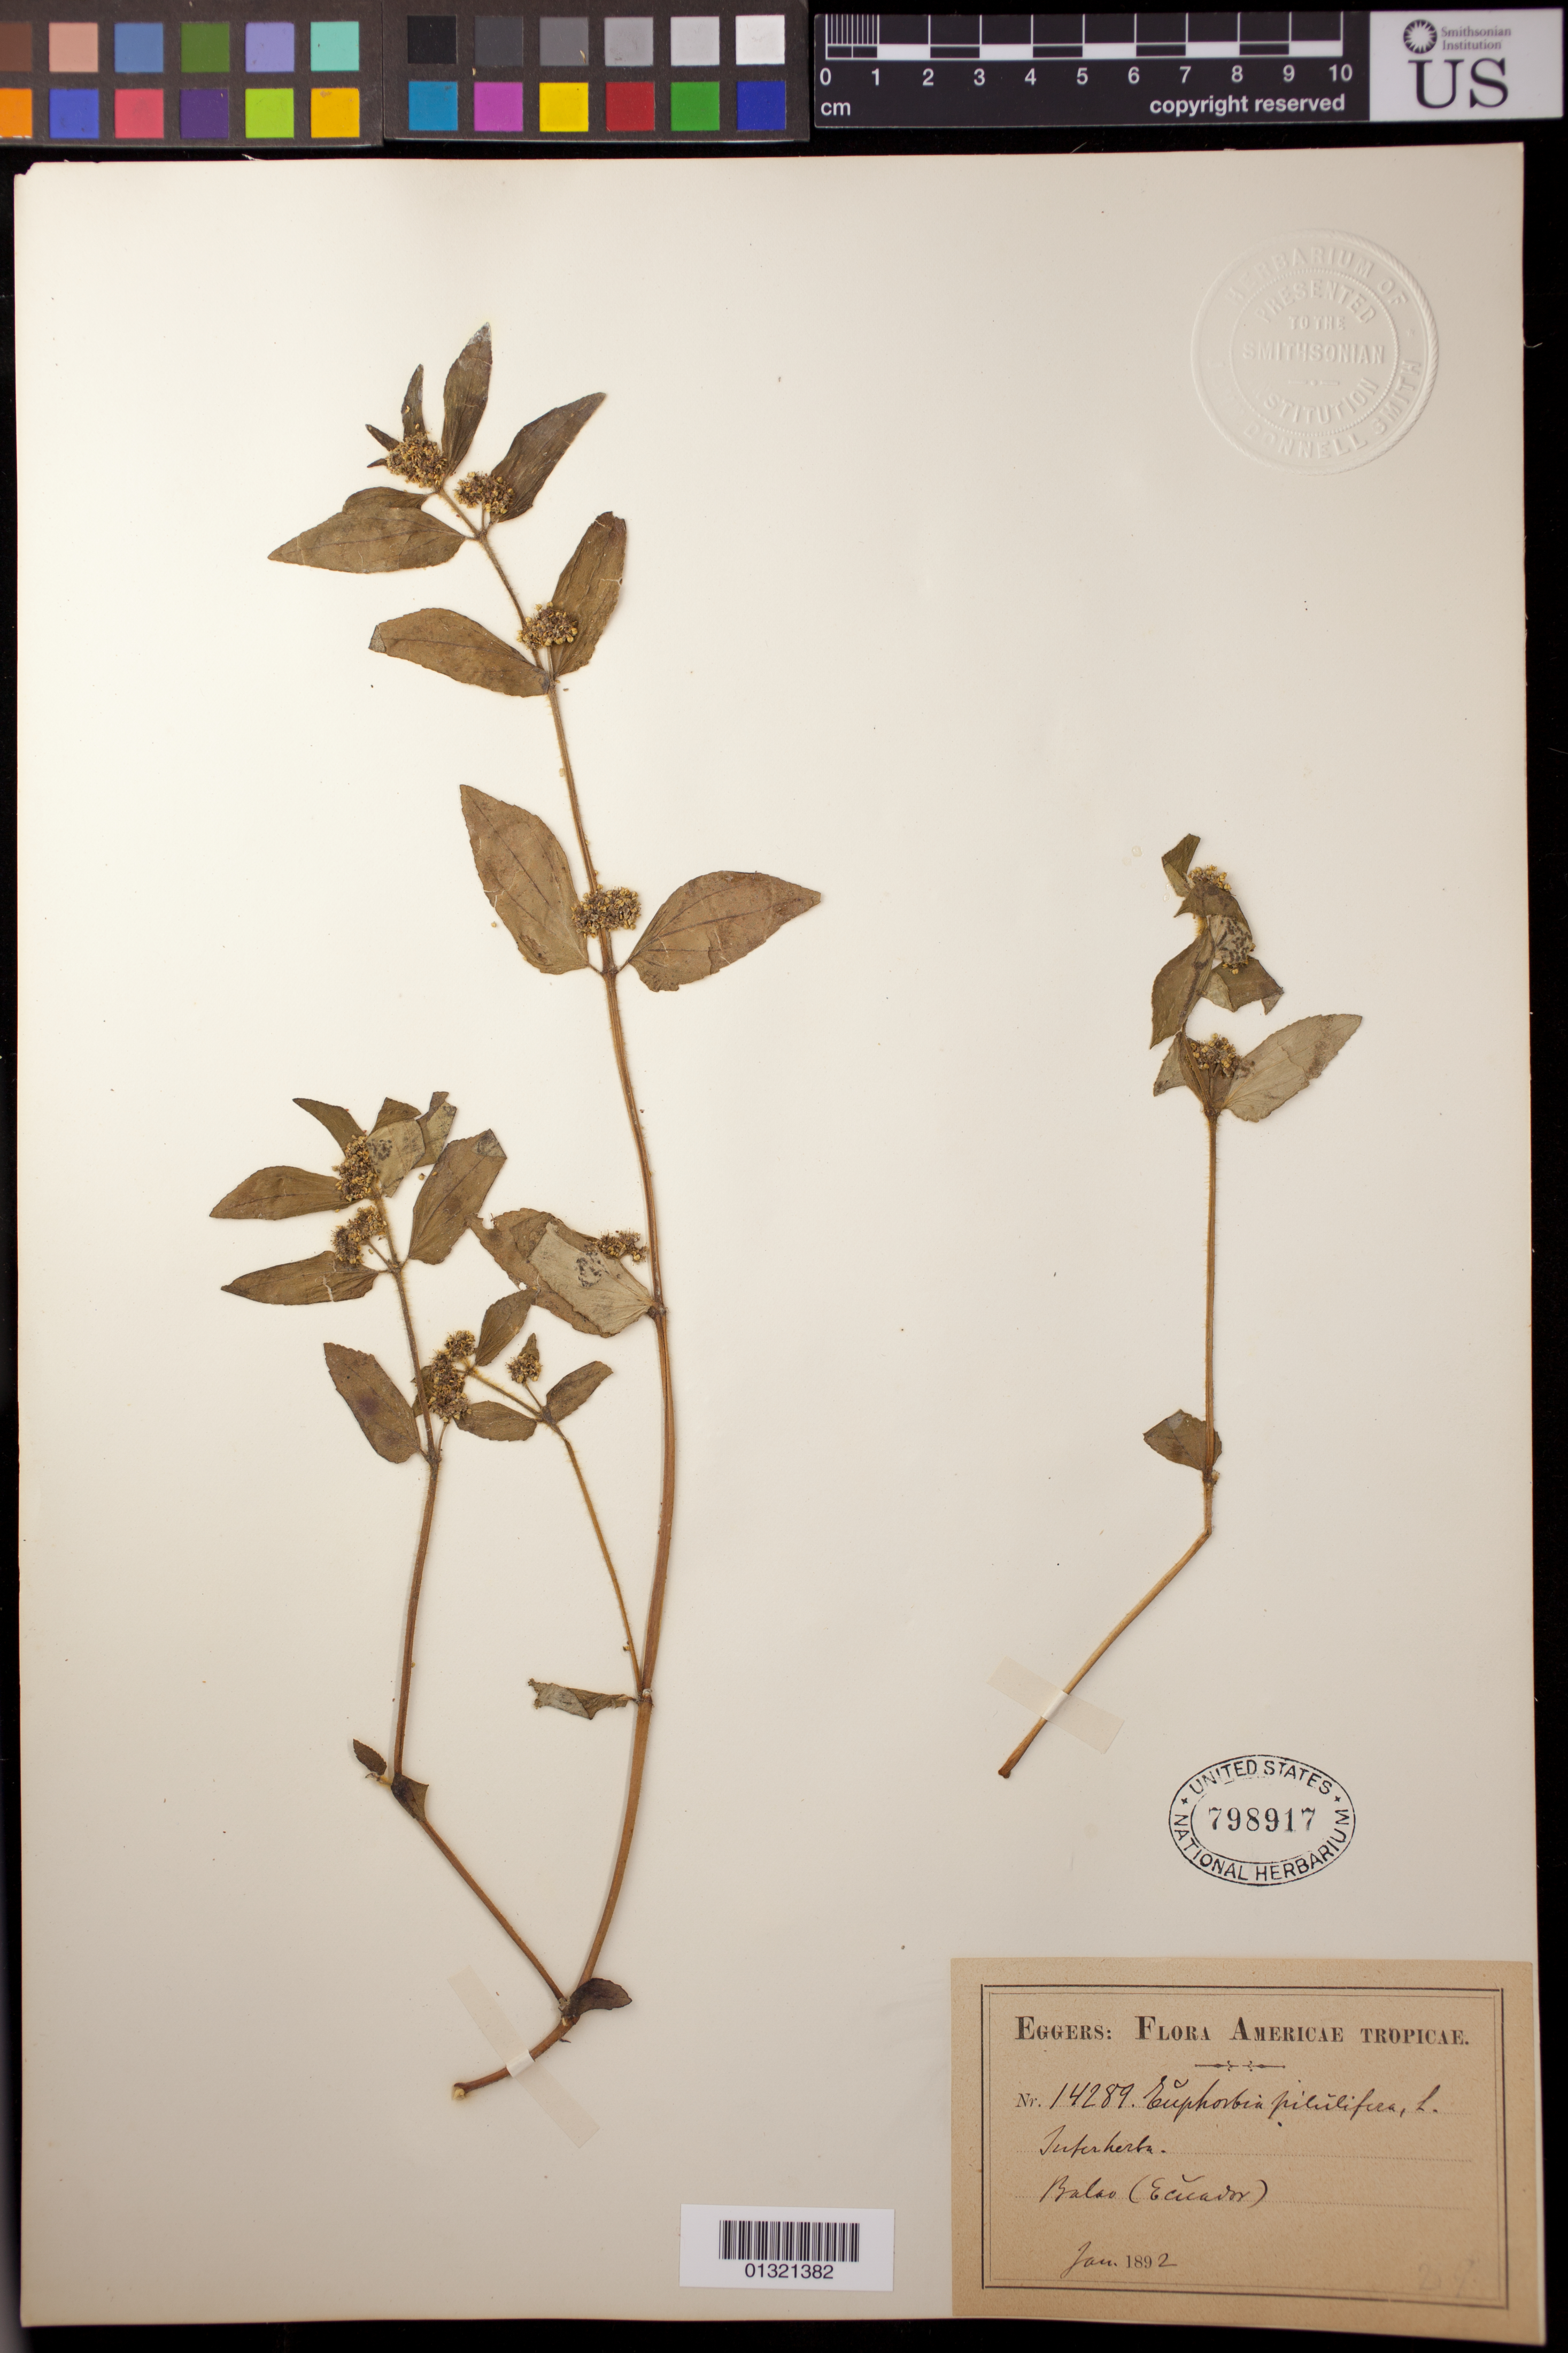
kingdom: Plantae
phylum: Tracheophyta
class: Magnoliopsida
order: Malpighiales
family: Euphorbiaceae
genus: Euphorbia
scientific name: Euphorbia hirta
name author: L.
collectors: H. F. A. von Eggers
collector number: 14289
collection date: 1892-01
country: Ecuador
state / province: Guayas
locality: Balao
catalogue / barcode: US 798917